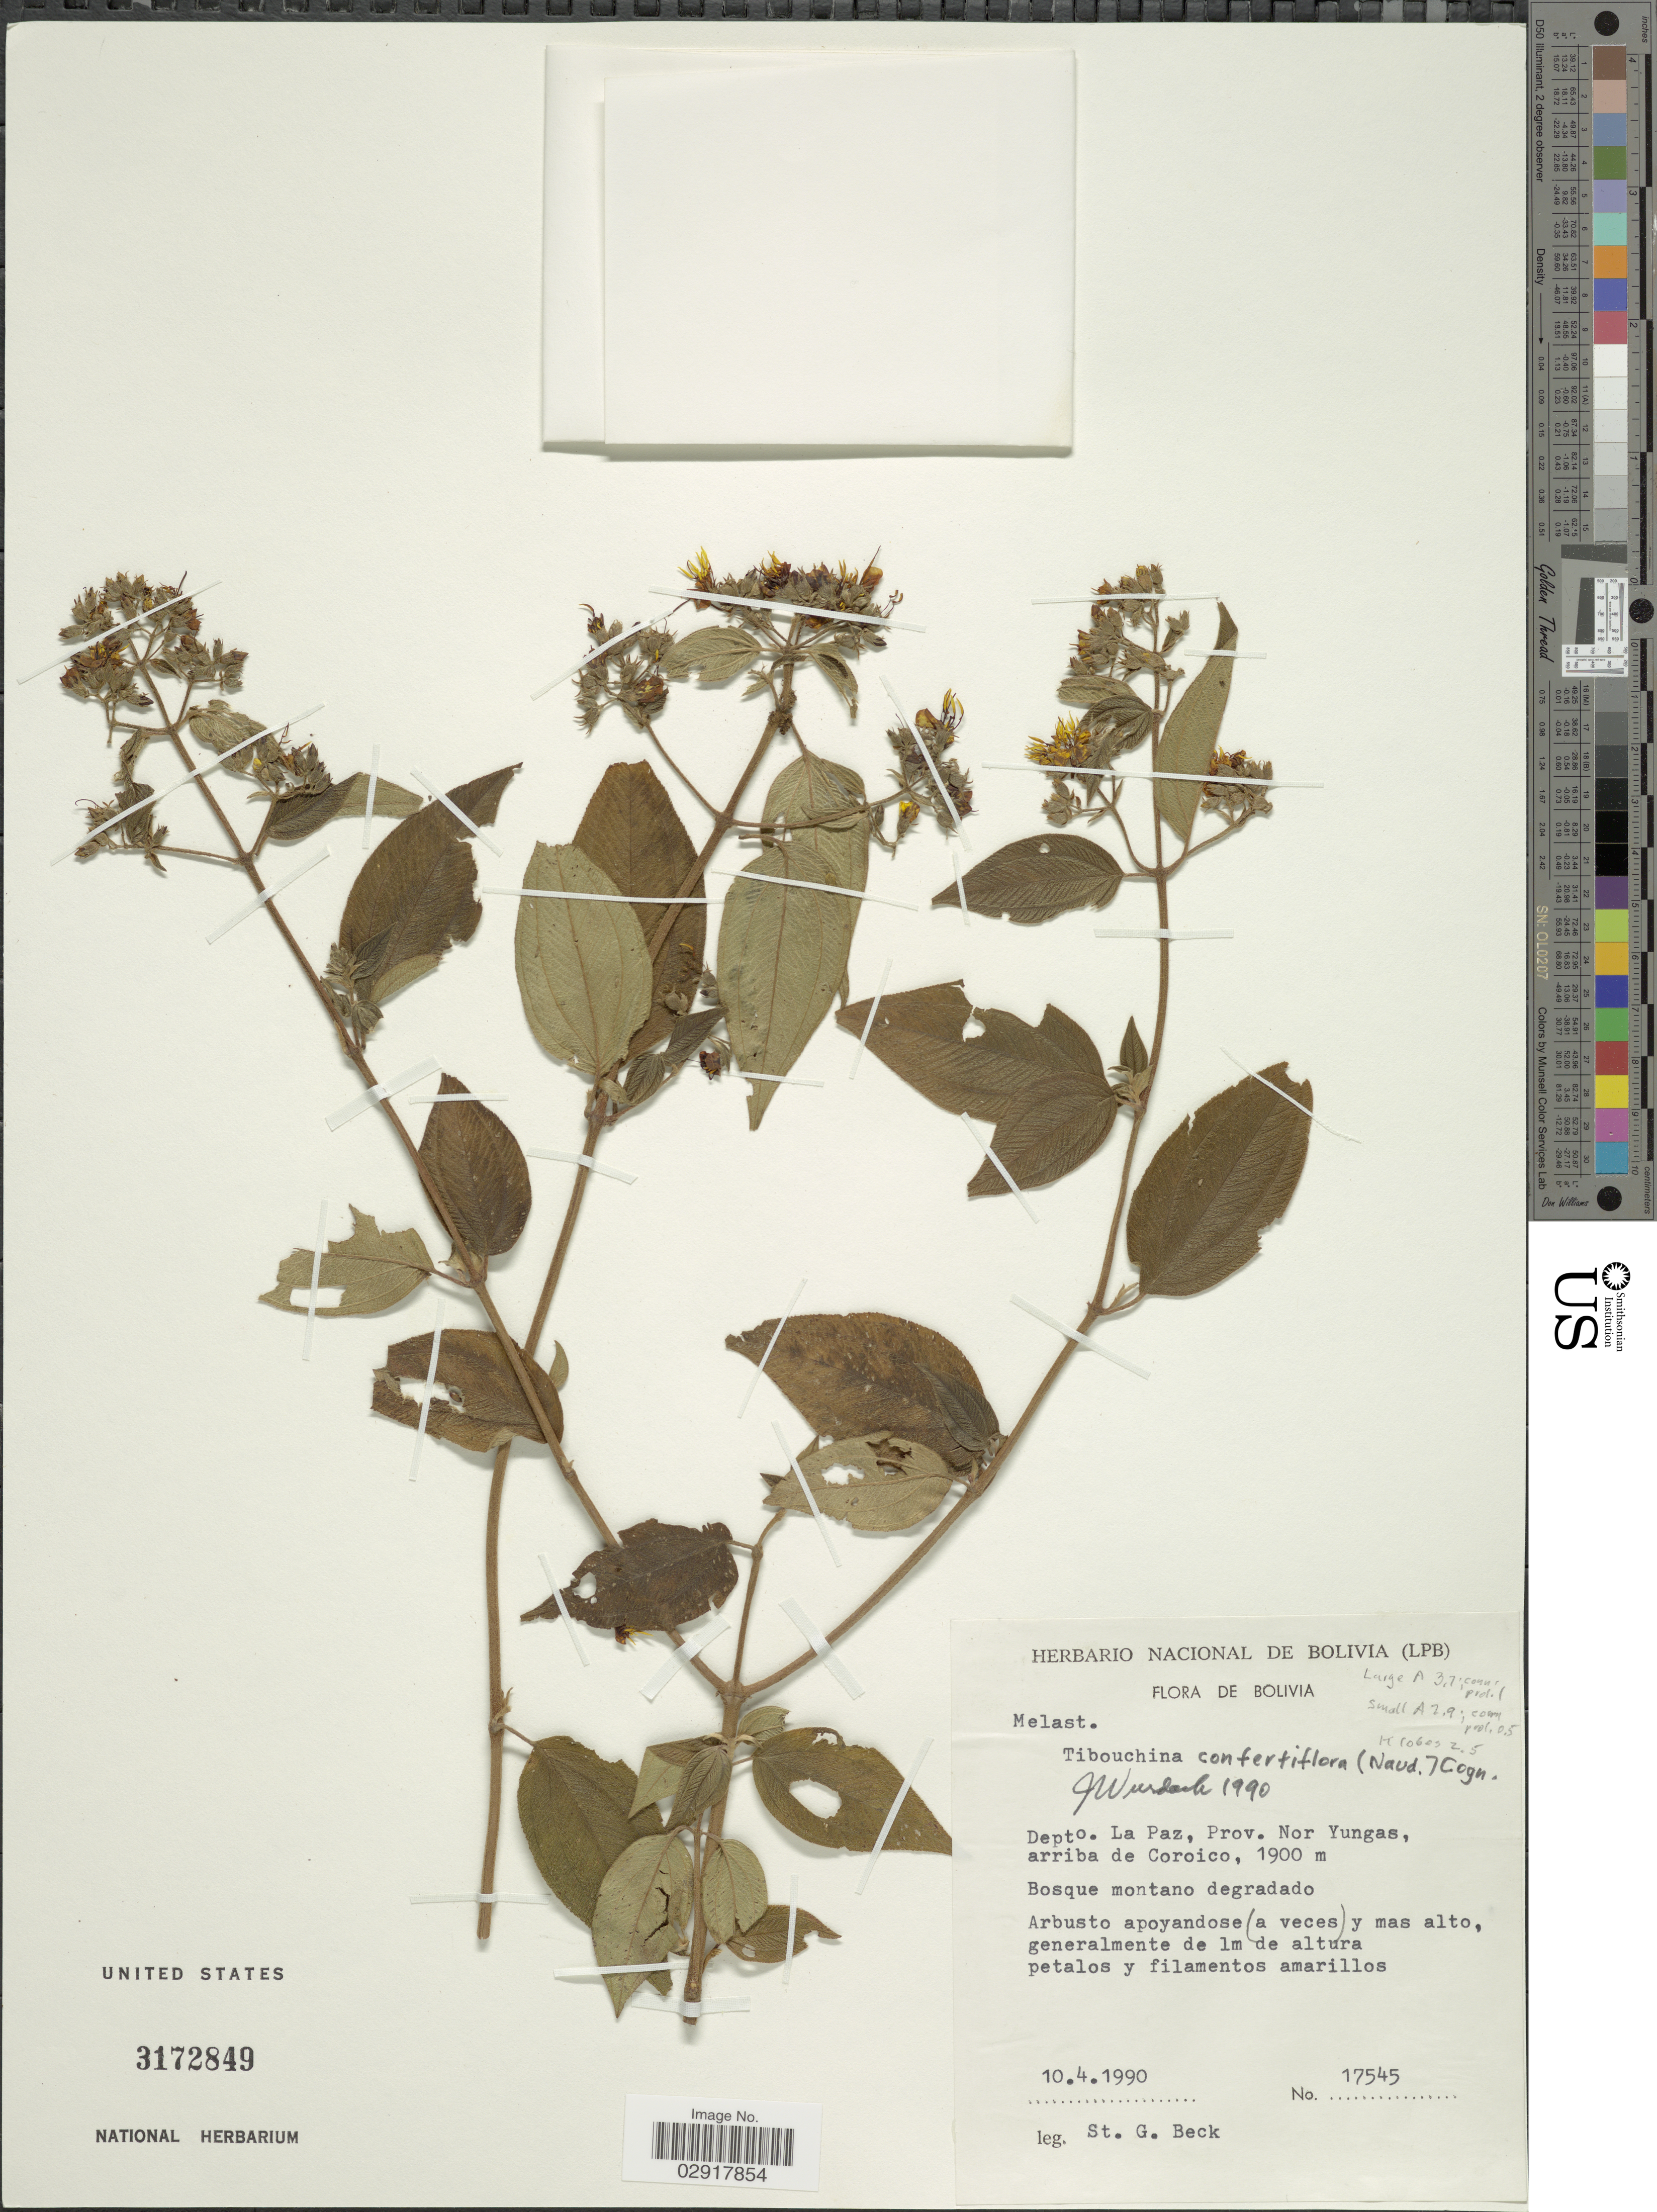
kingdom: Plantae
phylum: Tracheophyta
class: Magnoliopsida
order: Myrtales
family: Melastomataceae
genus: Chaetogastra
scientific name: Chaetogastra confertiflora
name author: (Naudin) P.J.F. Guim. & Michelang.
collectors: S. G. Beck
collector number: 17545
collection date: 1990-04-10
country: Bolivia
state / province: La Paz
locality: Depto. La Paz, Prov. Nor Yungas, arriba de Coroico.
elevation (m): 1900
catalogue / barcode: US 3172849